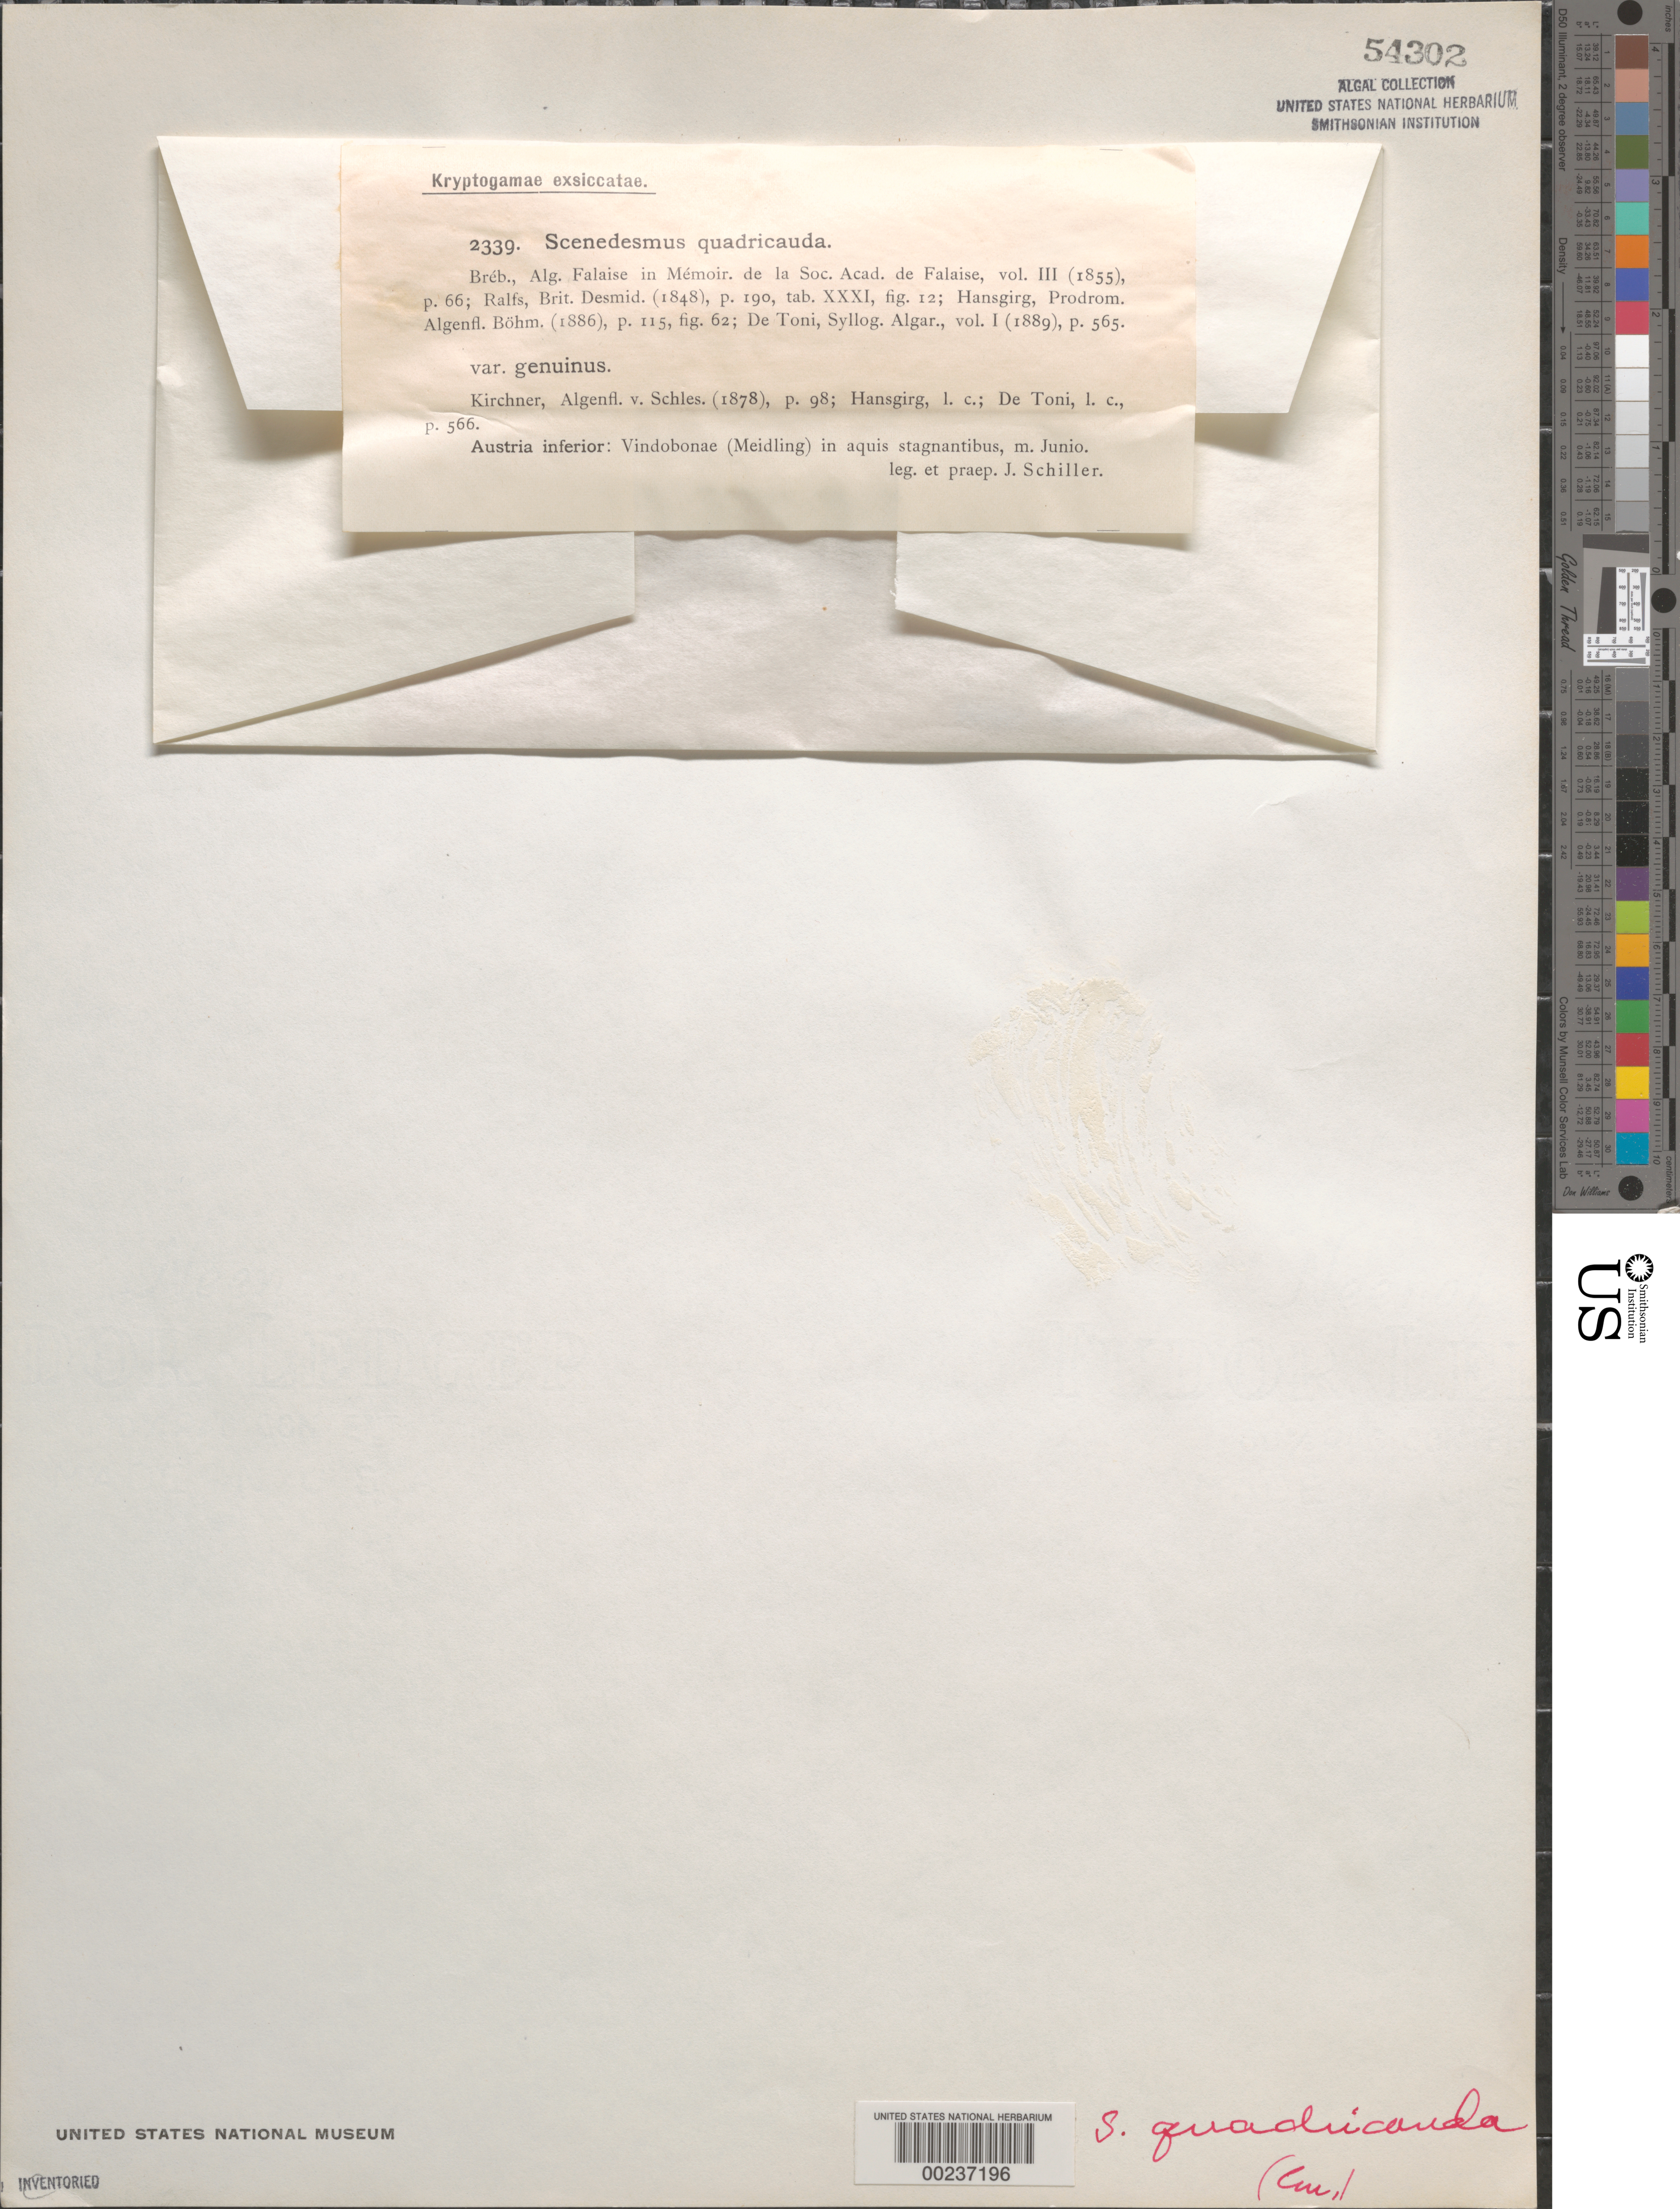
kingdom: Plantae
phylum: Chlorophyta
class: Chlorophyceae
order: Sphaeropleales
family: Scenedesmaceae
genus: Scenedesmus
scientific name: Scenedesmus quadricauda var. genuinus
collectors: J. Schiller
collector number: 2339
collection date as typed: Jun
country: Austria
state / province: Niederosterreich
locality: Meidling, Vienna (Vindobonae)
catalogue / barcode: US 54302